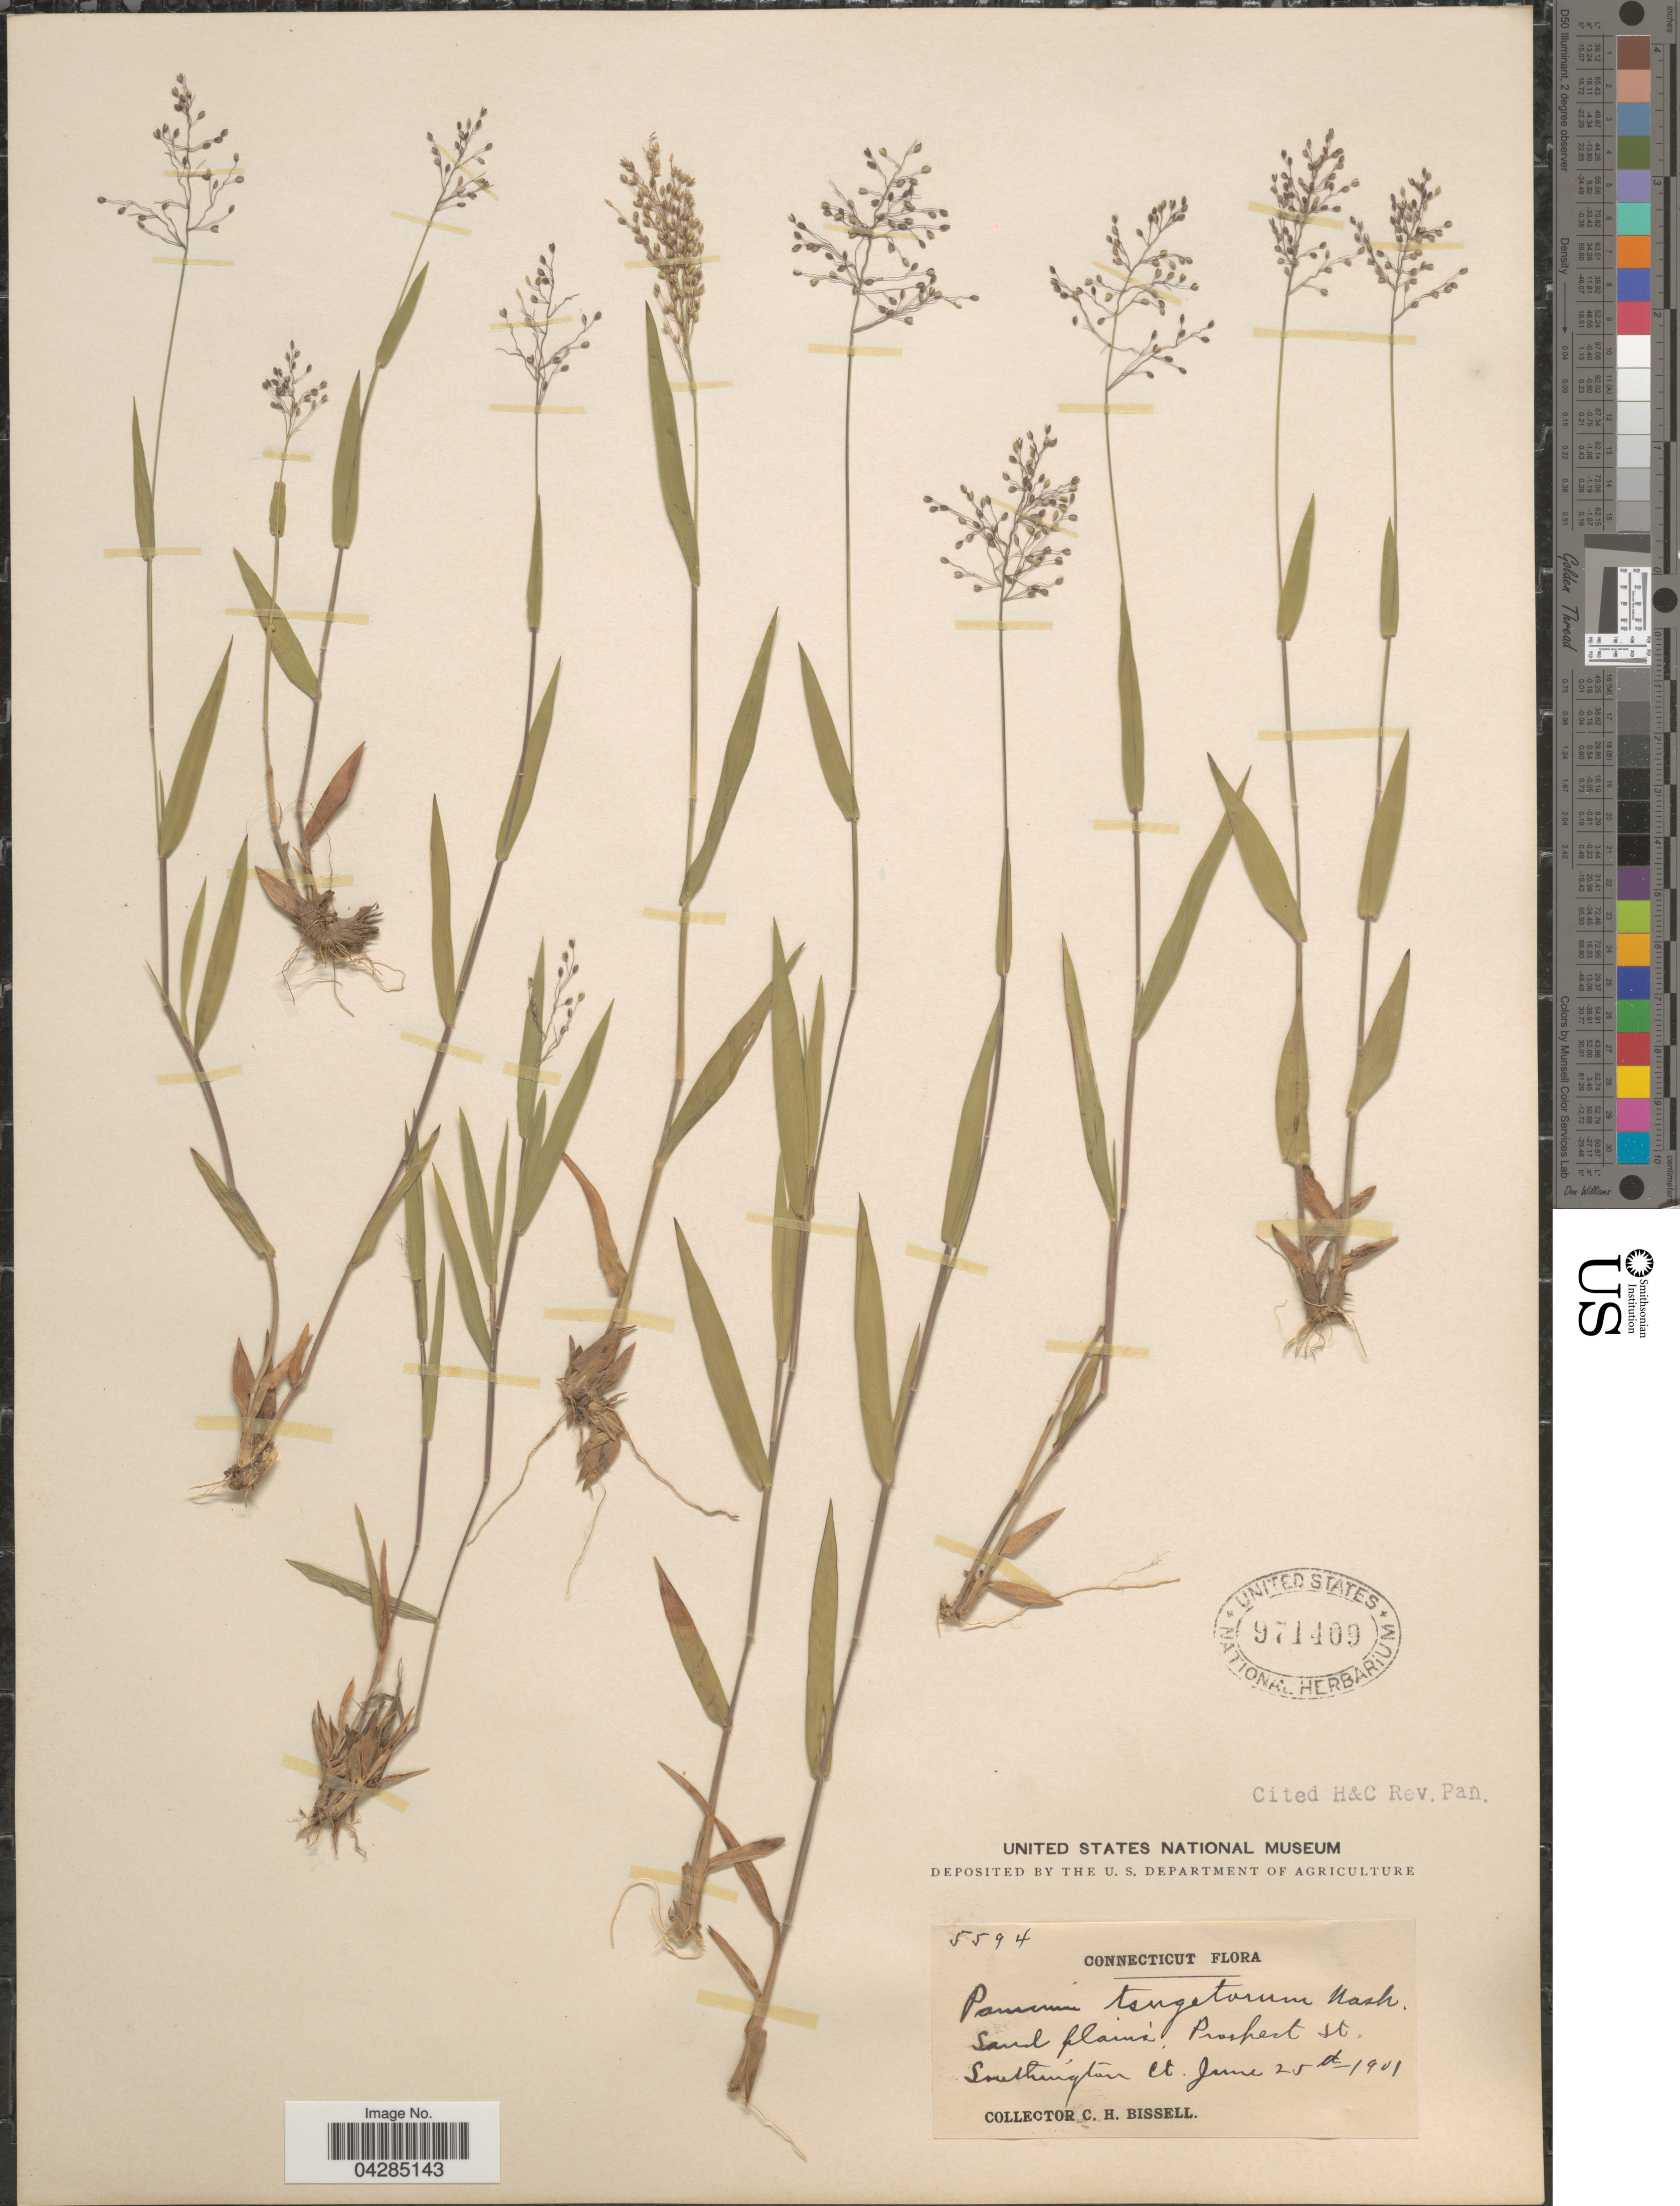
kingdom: Plantae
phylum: Tracheophyta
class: Liliopsida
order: Poales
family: Poaceae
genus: Dichanthelium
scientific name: Dichanthelium portoricense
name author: (Desv. ex Ham.) B.F. Hansen & Wunderlin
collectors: C. Bissell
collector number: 5594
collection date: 1901-06-25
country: United States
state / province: Connecticut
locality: Prospect St. Southington.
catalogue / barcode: US 971409